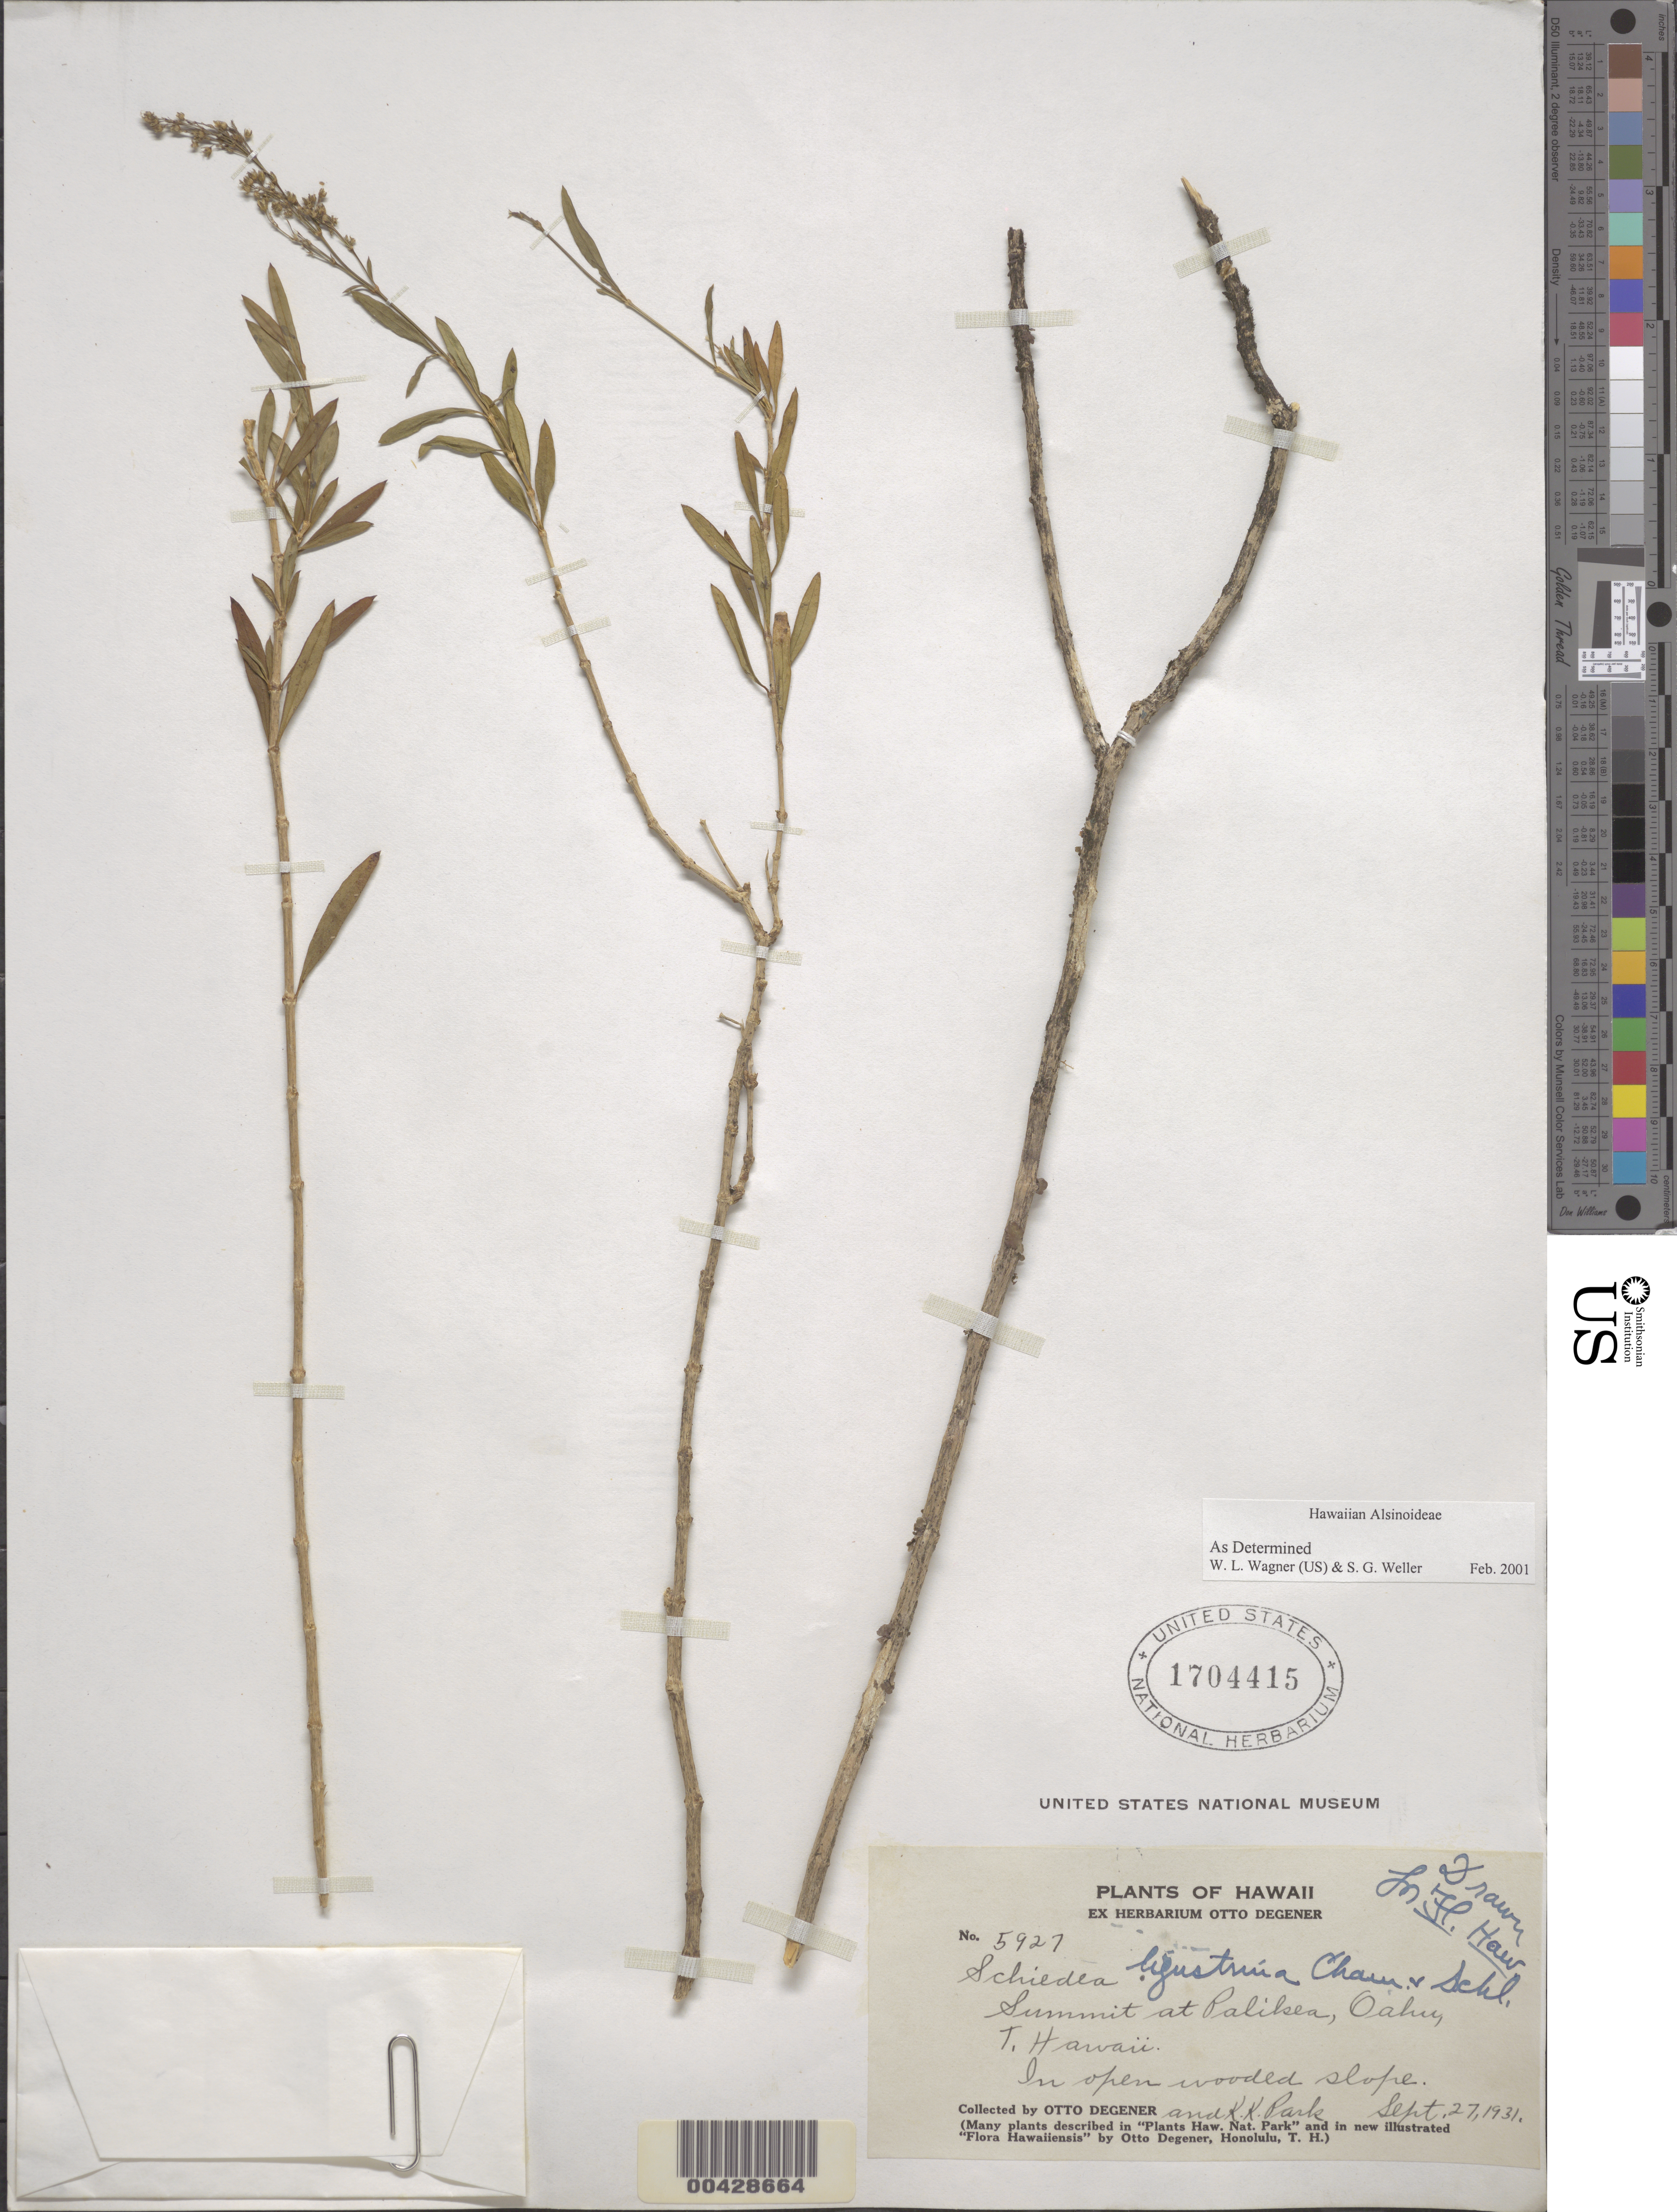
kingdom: Plantae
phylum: Tracheophyta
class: Magnoliopsida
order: Caryophyllales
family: Caryophyllaceae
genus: Schiedea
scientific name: Schiedea ligustrina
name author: Cham. & Schltdl.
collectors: O. Degener & K. Park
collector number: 5927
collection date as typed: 27 Sep 1931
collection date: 1931-09-27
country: United States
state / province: Hawaii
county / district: Honolulu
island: Oahu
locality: Summit at Palikea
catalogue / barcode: US 1704415